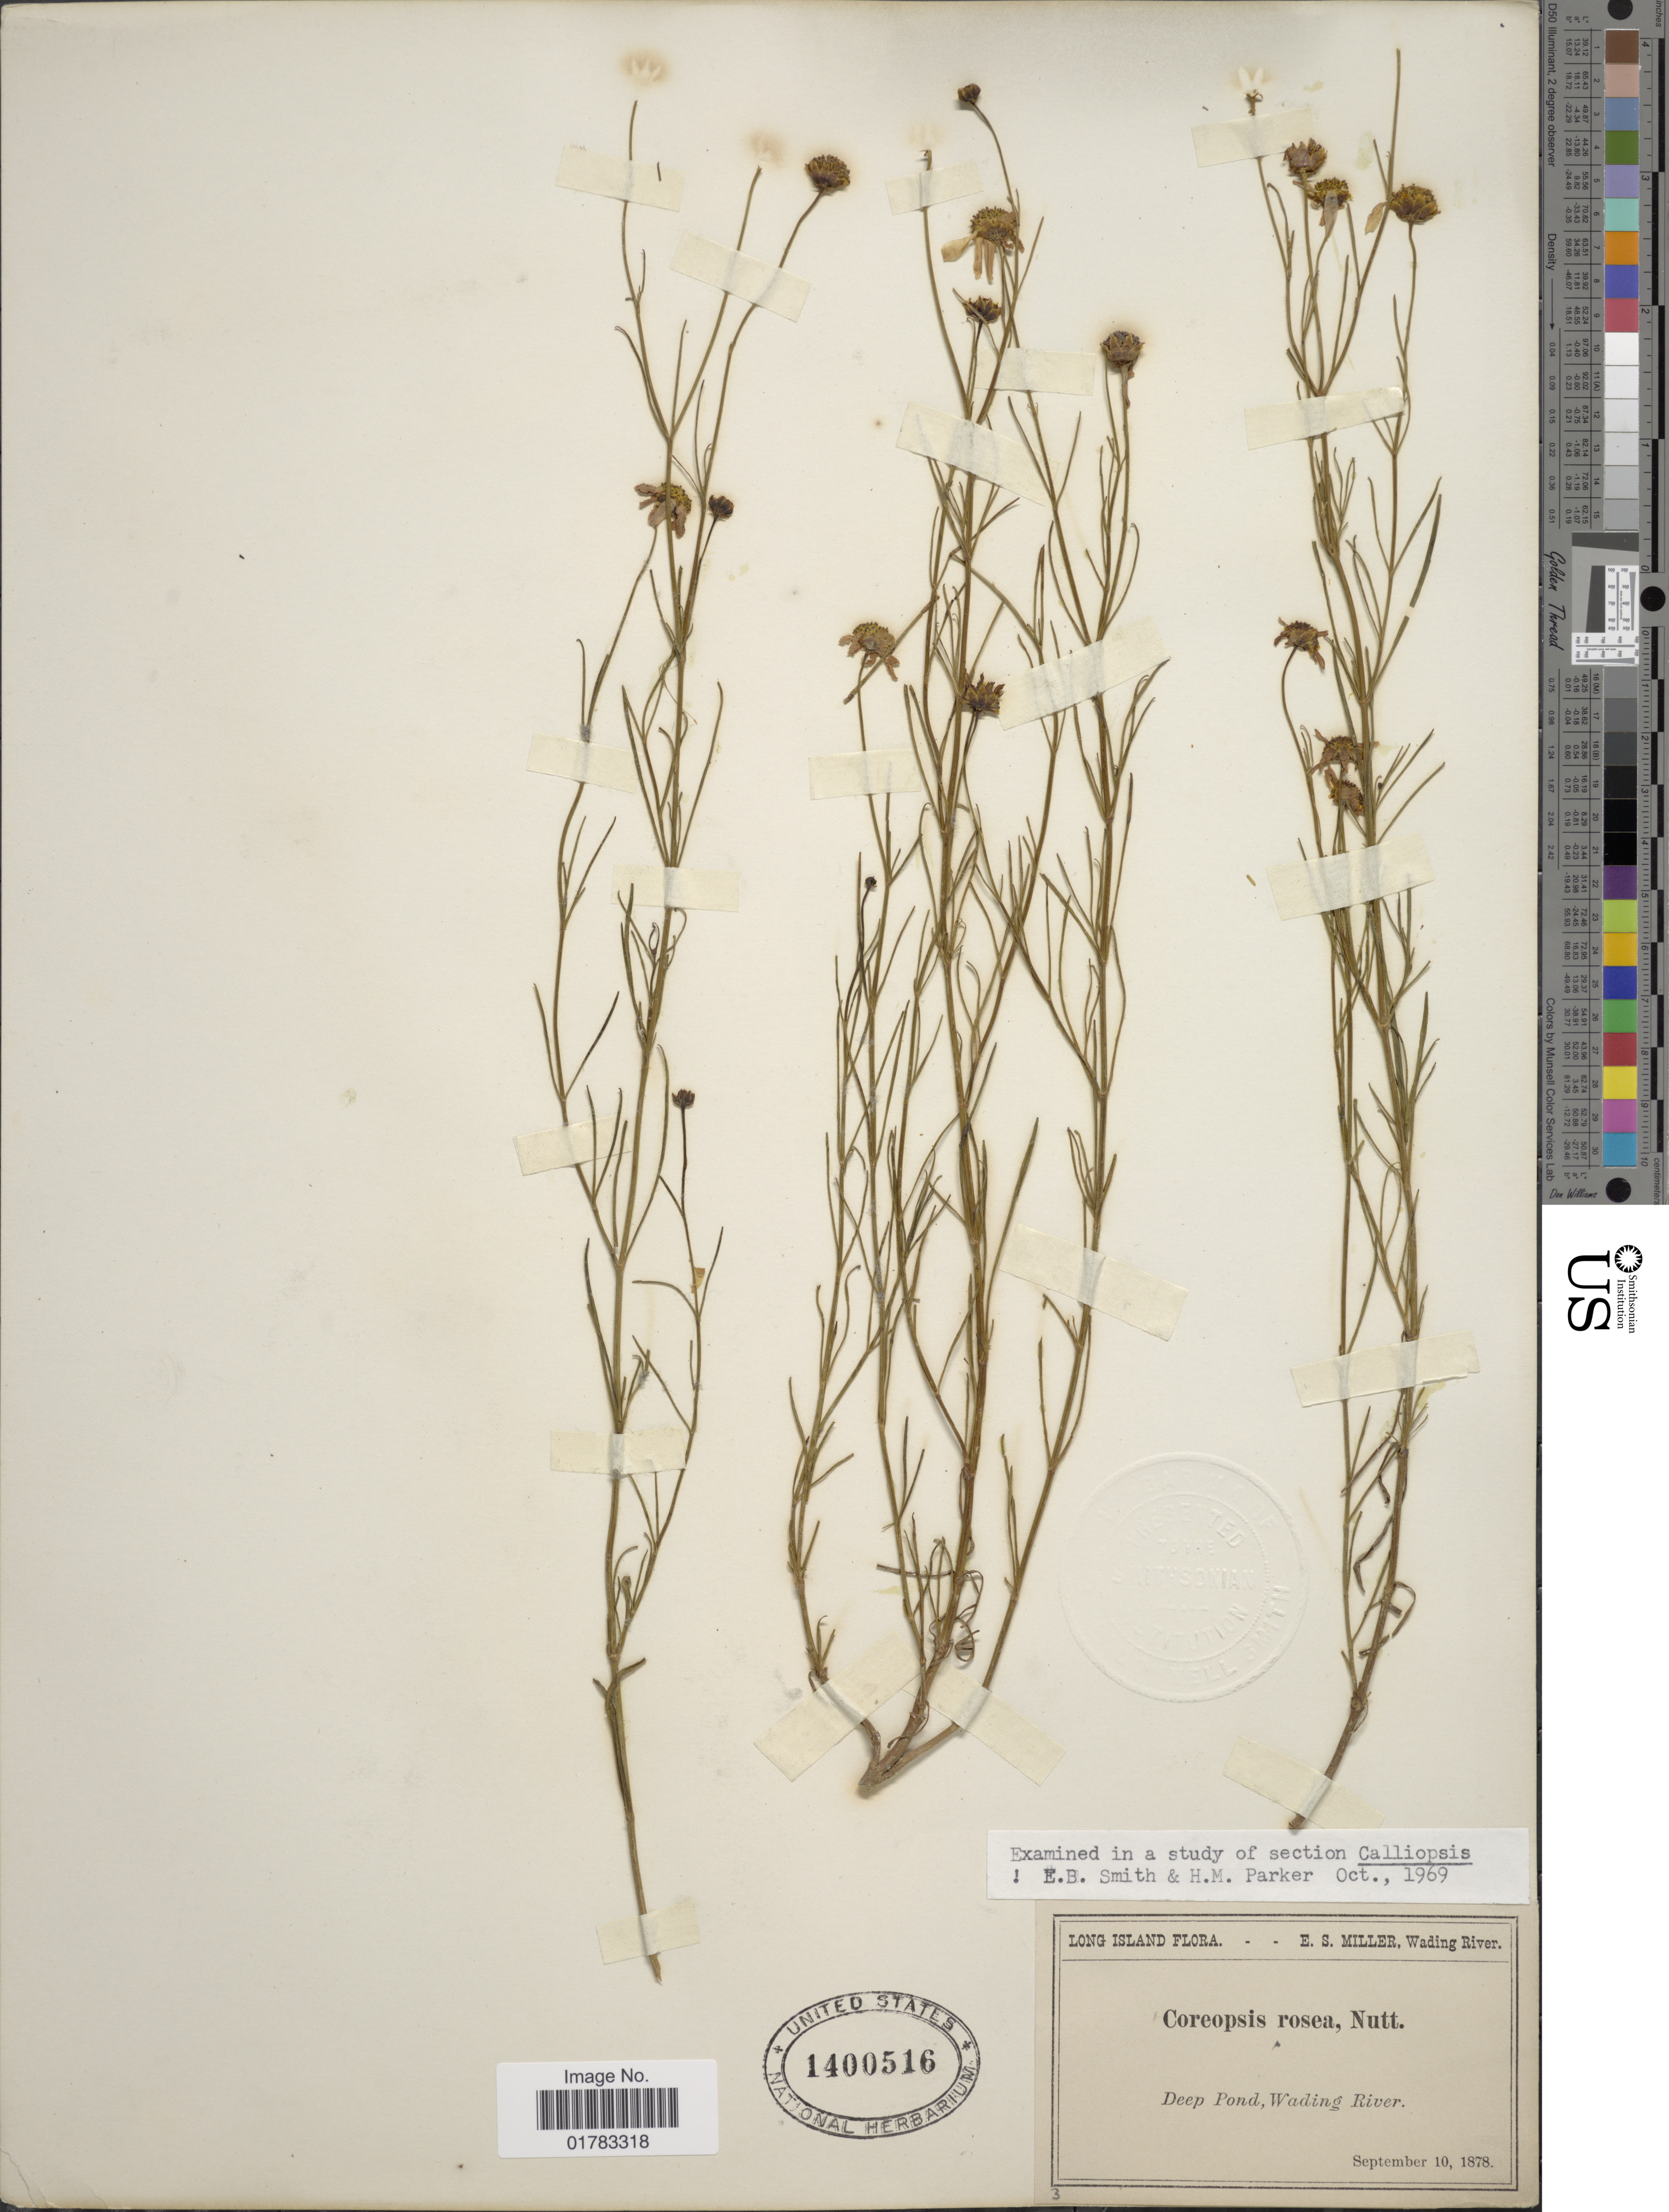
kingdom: Plantae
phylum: Tracheophyta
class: Magnoliopsida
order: Asterales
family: Asteraceae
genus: Coreopsis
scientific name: Coreopsis rosea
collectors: E. S. Miller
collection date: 1878-09-10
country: United States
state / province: New York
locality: Deep pond, Wading River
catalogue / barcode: US 1400516